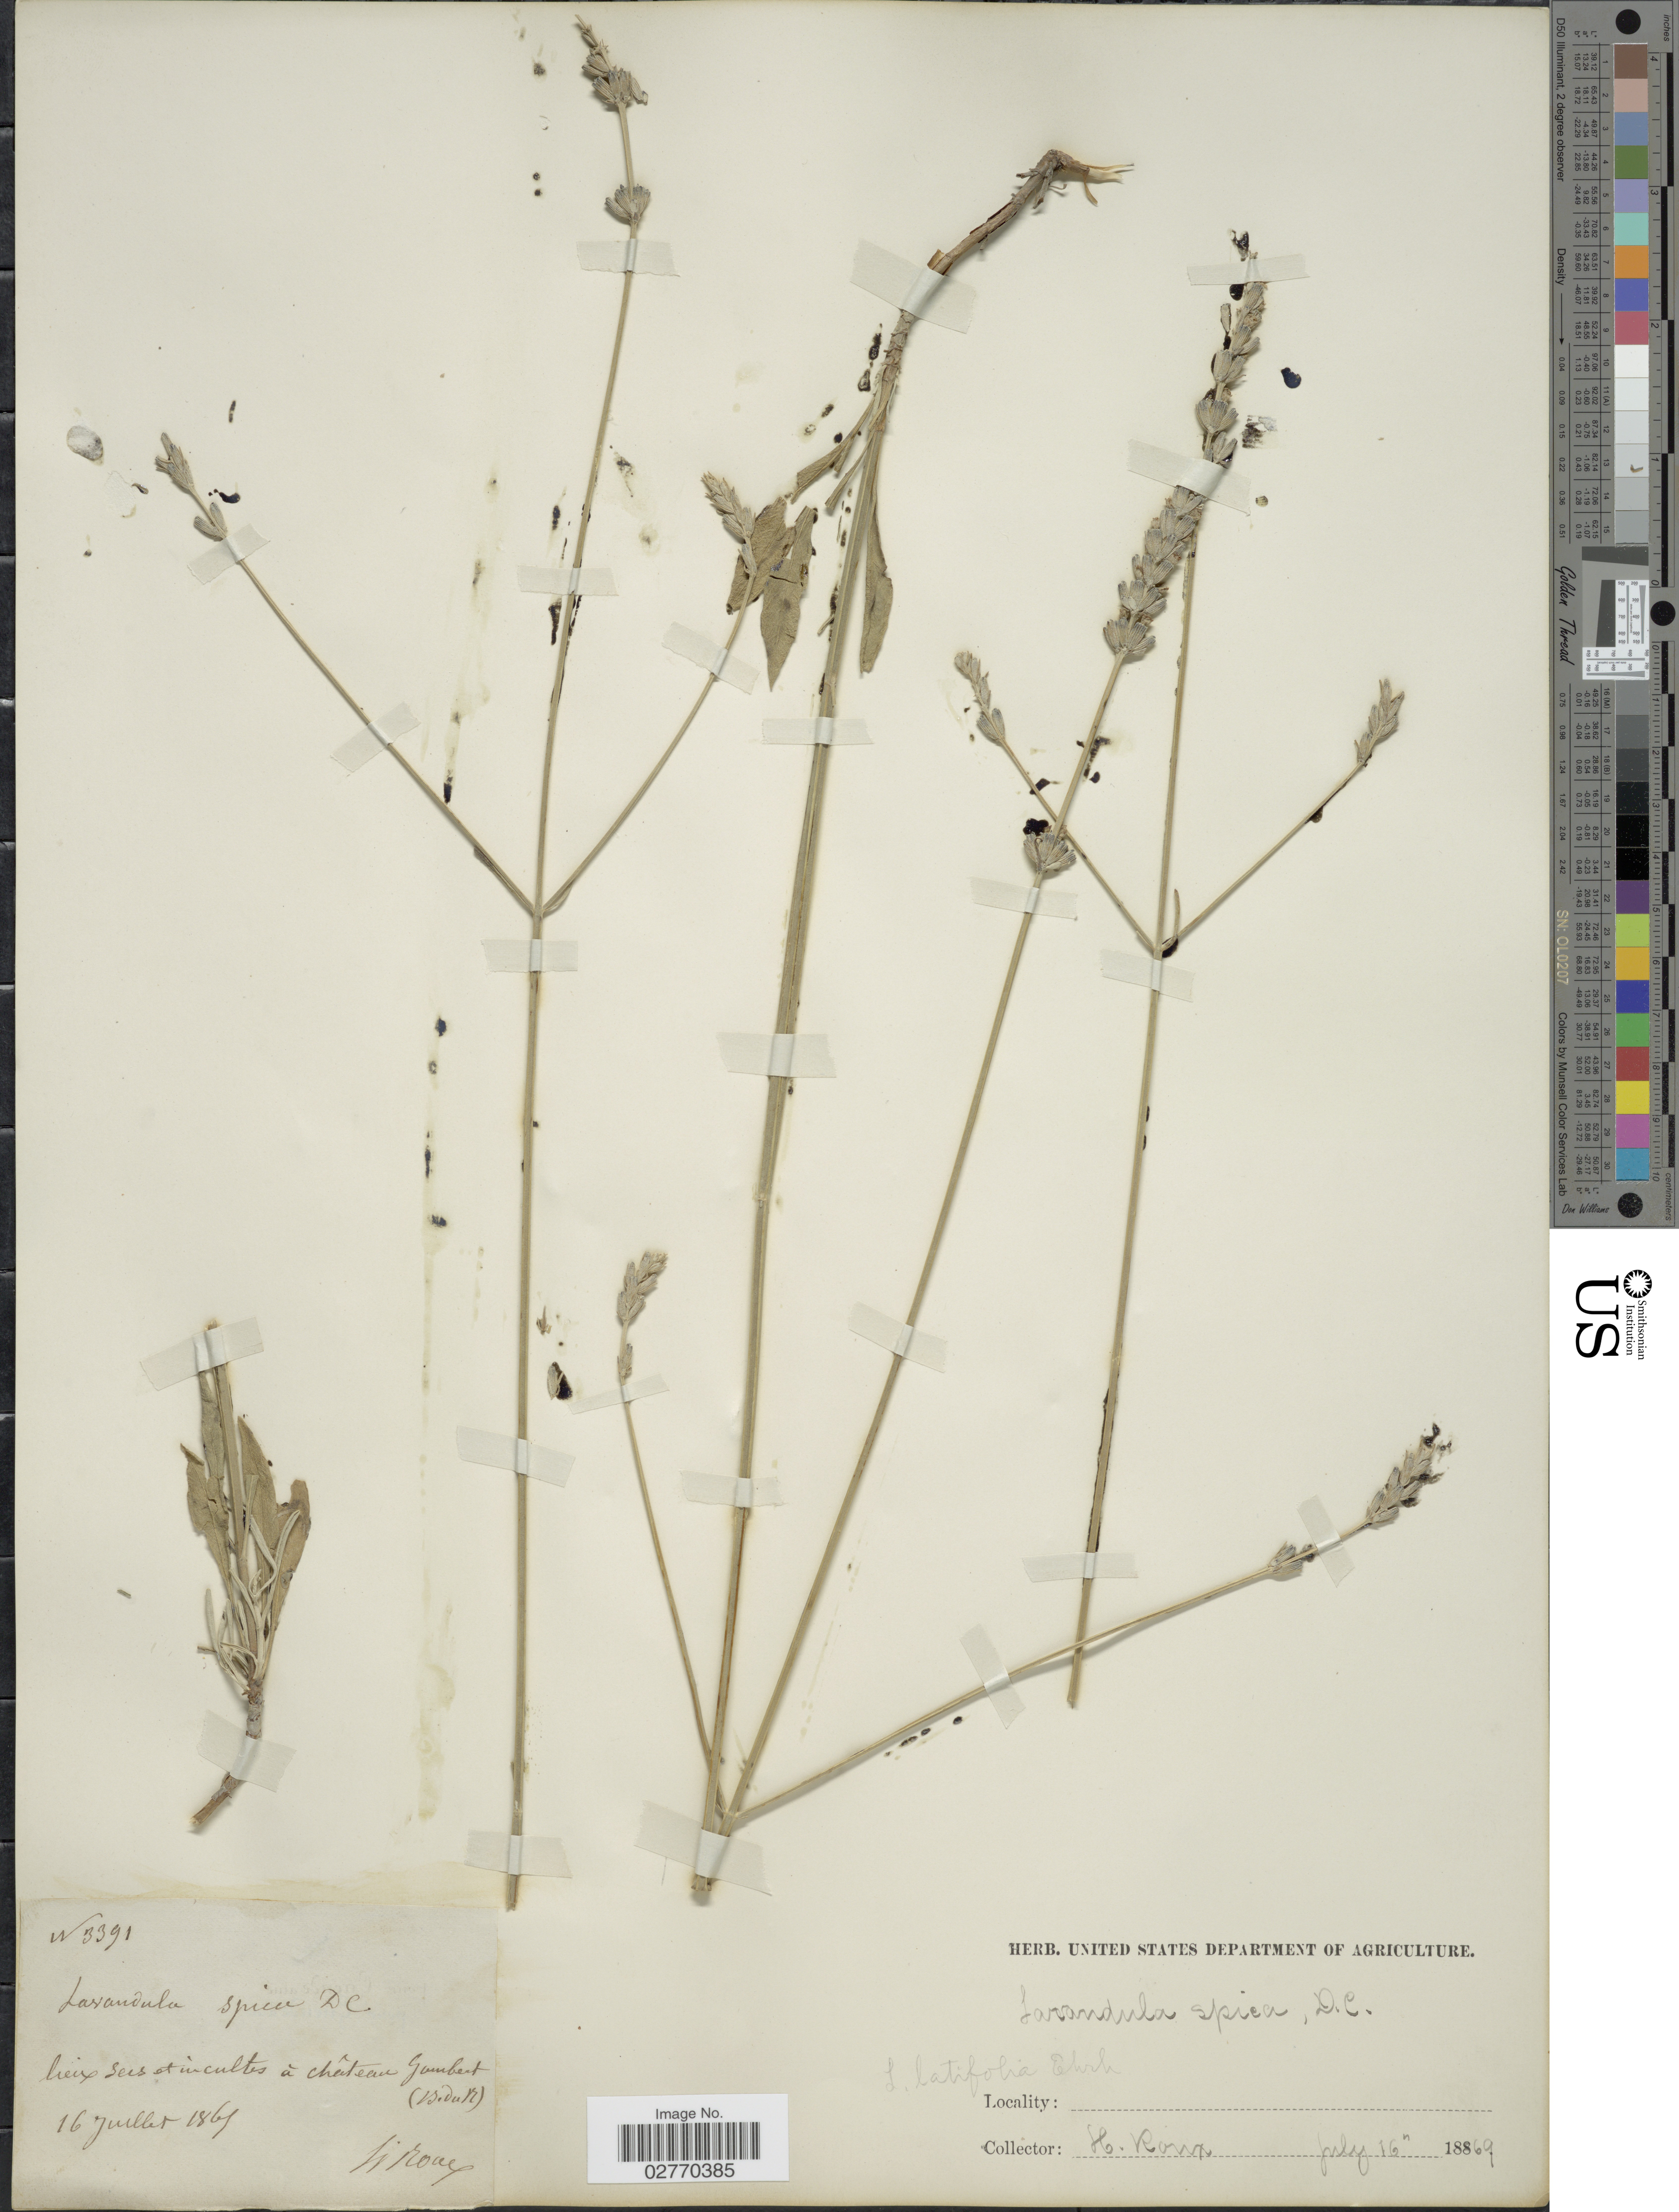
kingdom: Plantae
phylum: Tracheophyta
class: Magnoliopsida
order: Lamiales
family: Lamiaceae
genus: Lavandula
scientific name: Lavandula latifolia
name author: Medik.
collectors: H. Roux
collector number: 3391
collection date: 1869-07-16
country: France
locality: lieux seis et in cultes á château Gombert (Bidur) [interpreted].